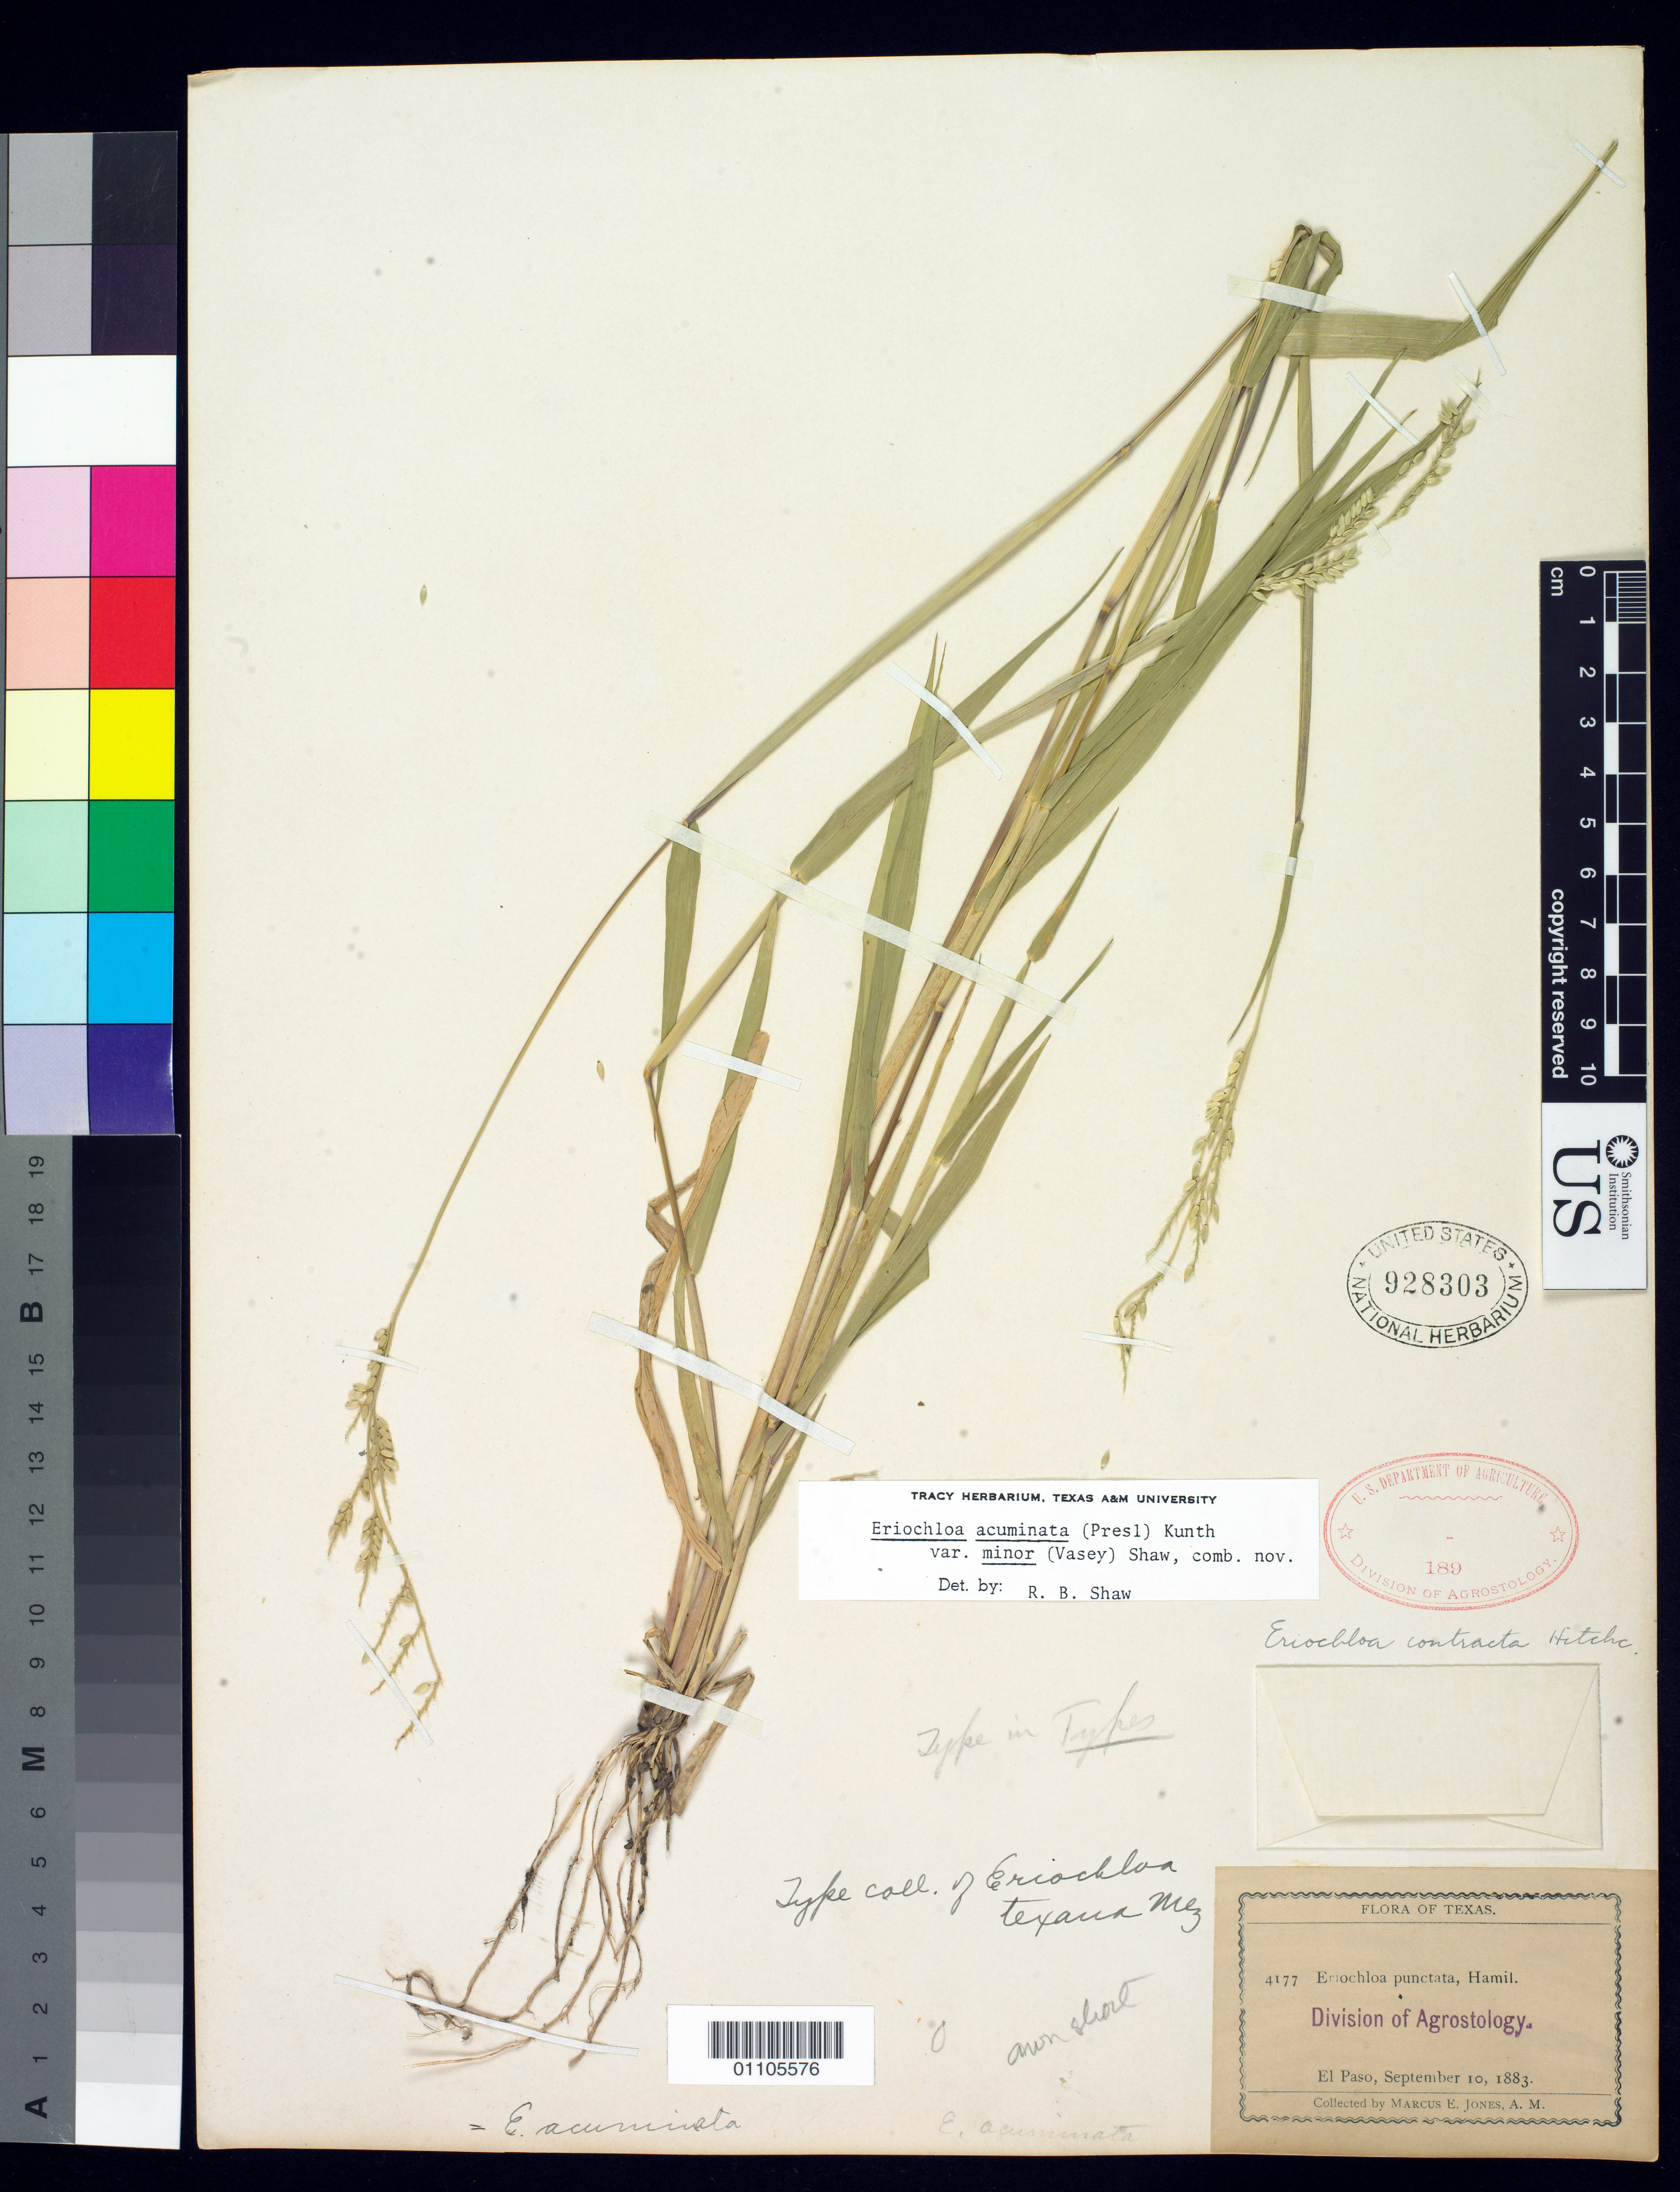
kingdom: Plantae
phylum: Tracheophyta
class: Liliopsida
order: Poales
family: Poaceae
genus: Eriochloa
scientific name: Eriochloa texana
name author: Mez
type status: Type Collection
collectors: M. E. Jones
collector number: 4177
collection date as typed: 10 Sep 1883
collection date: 1883-09-10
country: United States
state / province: Texas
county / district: El Paso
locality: El Paso.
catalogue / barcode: US 928303